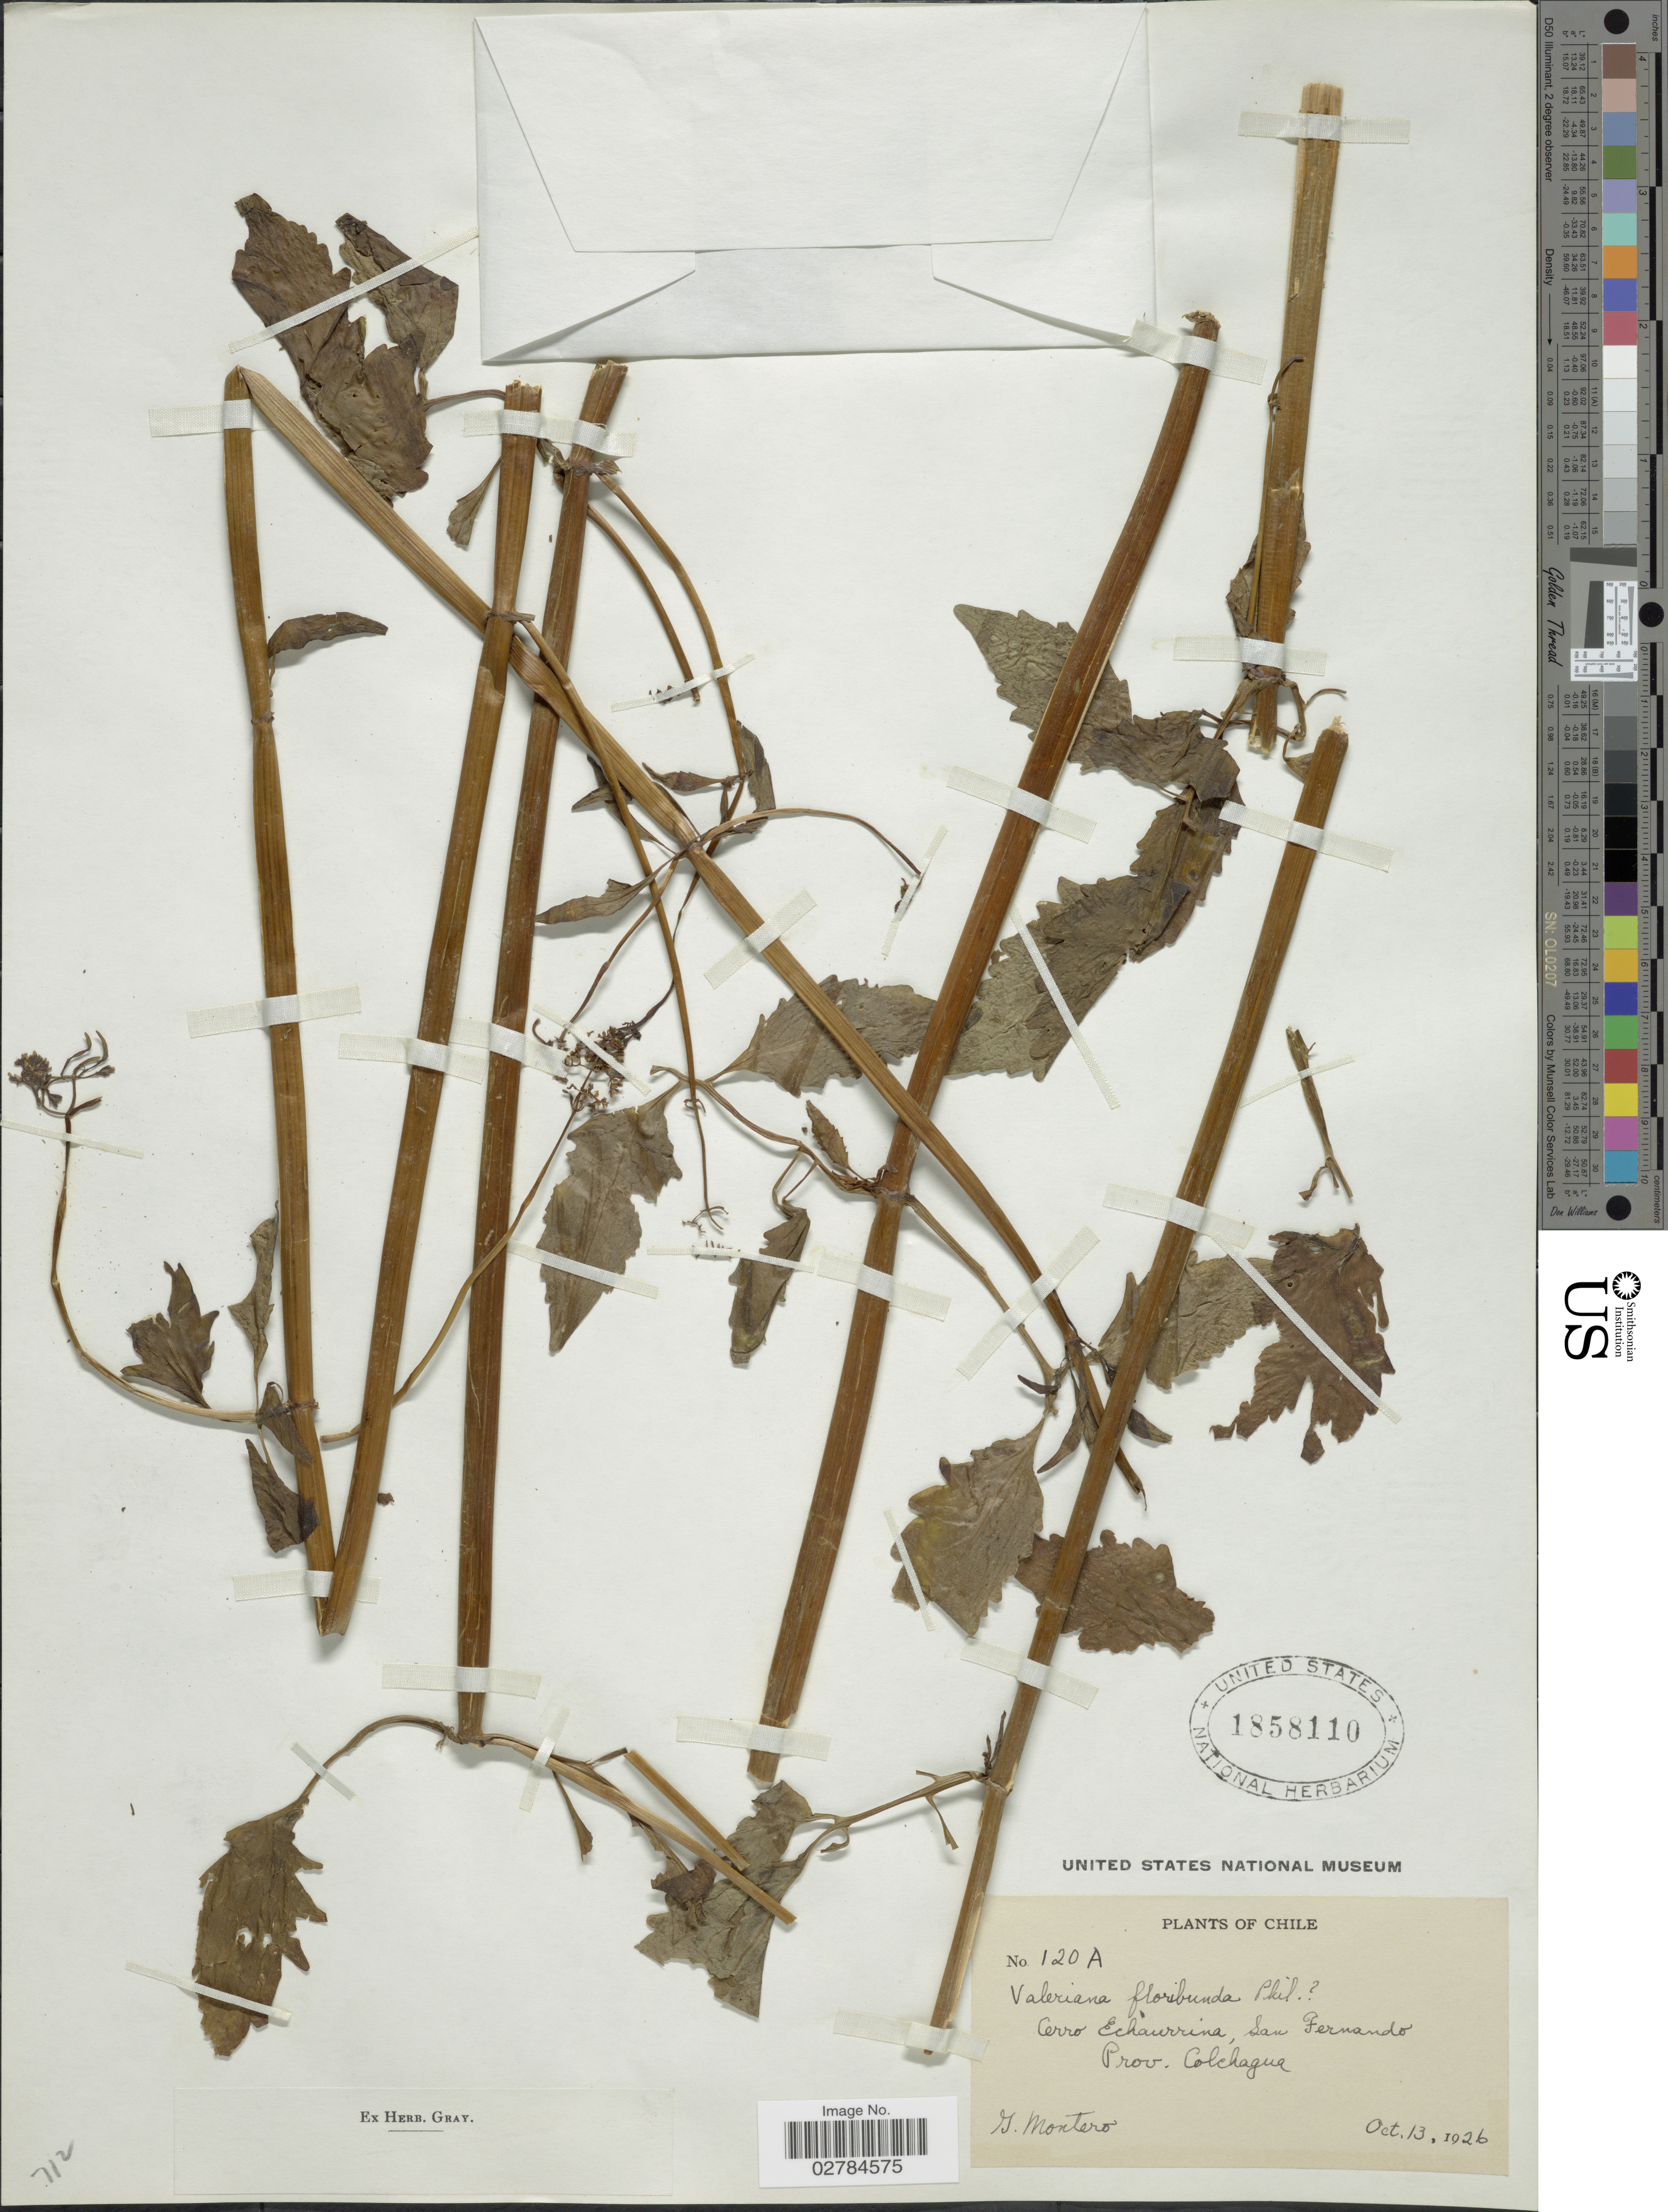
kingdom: Plantae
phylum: Tracheophyta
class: Magnoliopsida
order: Dipsacales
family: Caprifoliaceae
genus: Valeriana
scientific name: Valeriana floribunda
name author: Phil.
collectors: I. Montero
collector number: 120A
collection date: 1926-10-13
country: Chile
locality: Cerro Echaurrina, San Fernando. prov. Colchagua.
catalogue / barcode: US 1858110